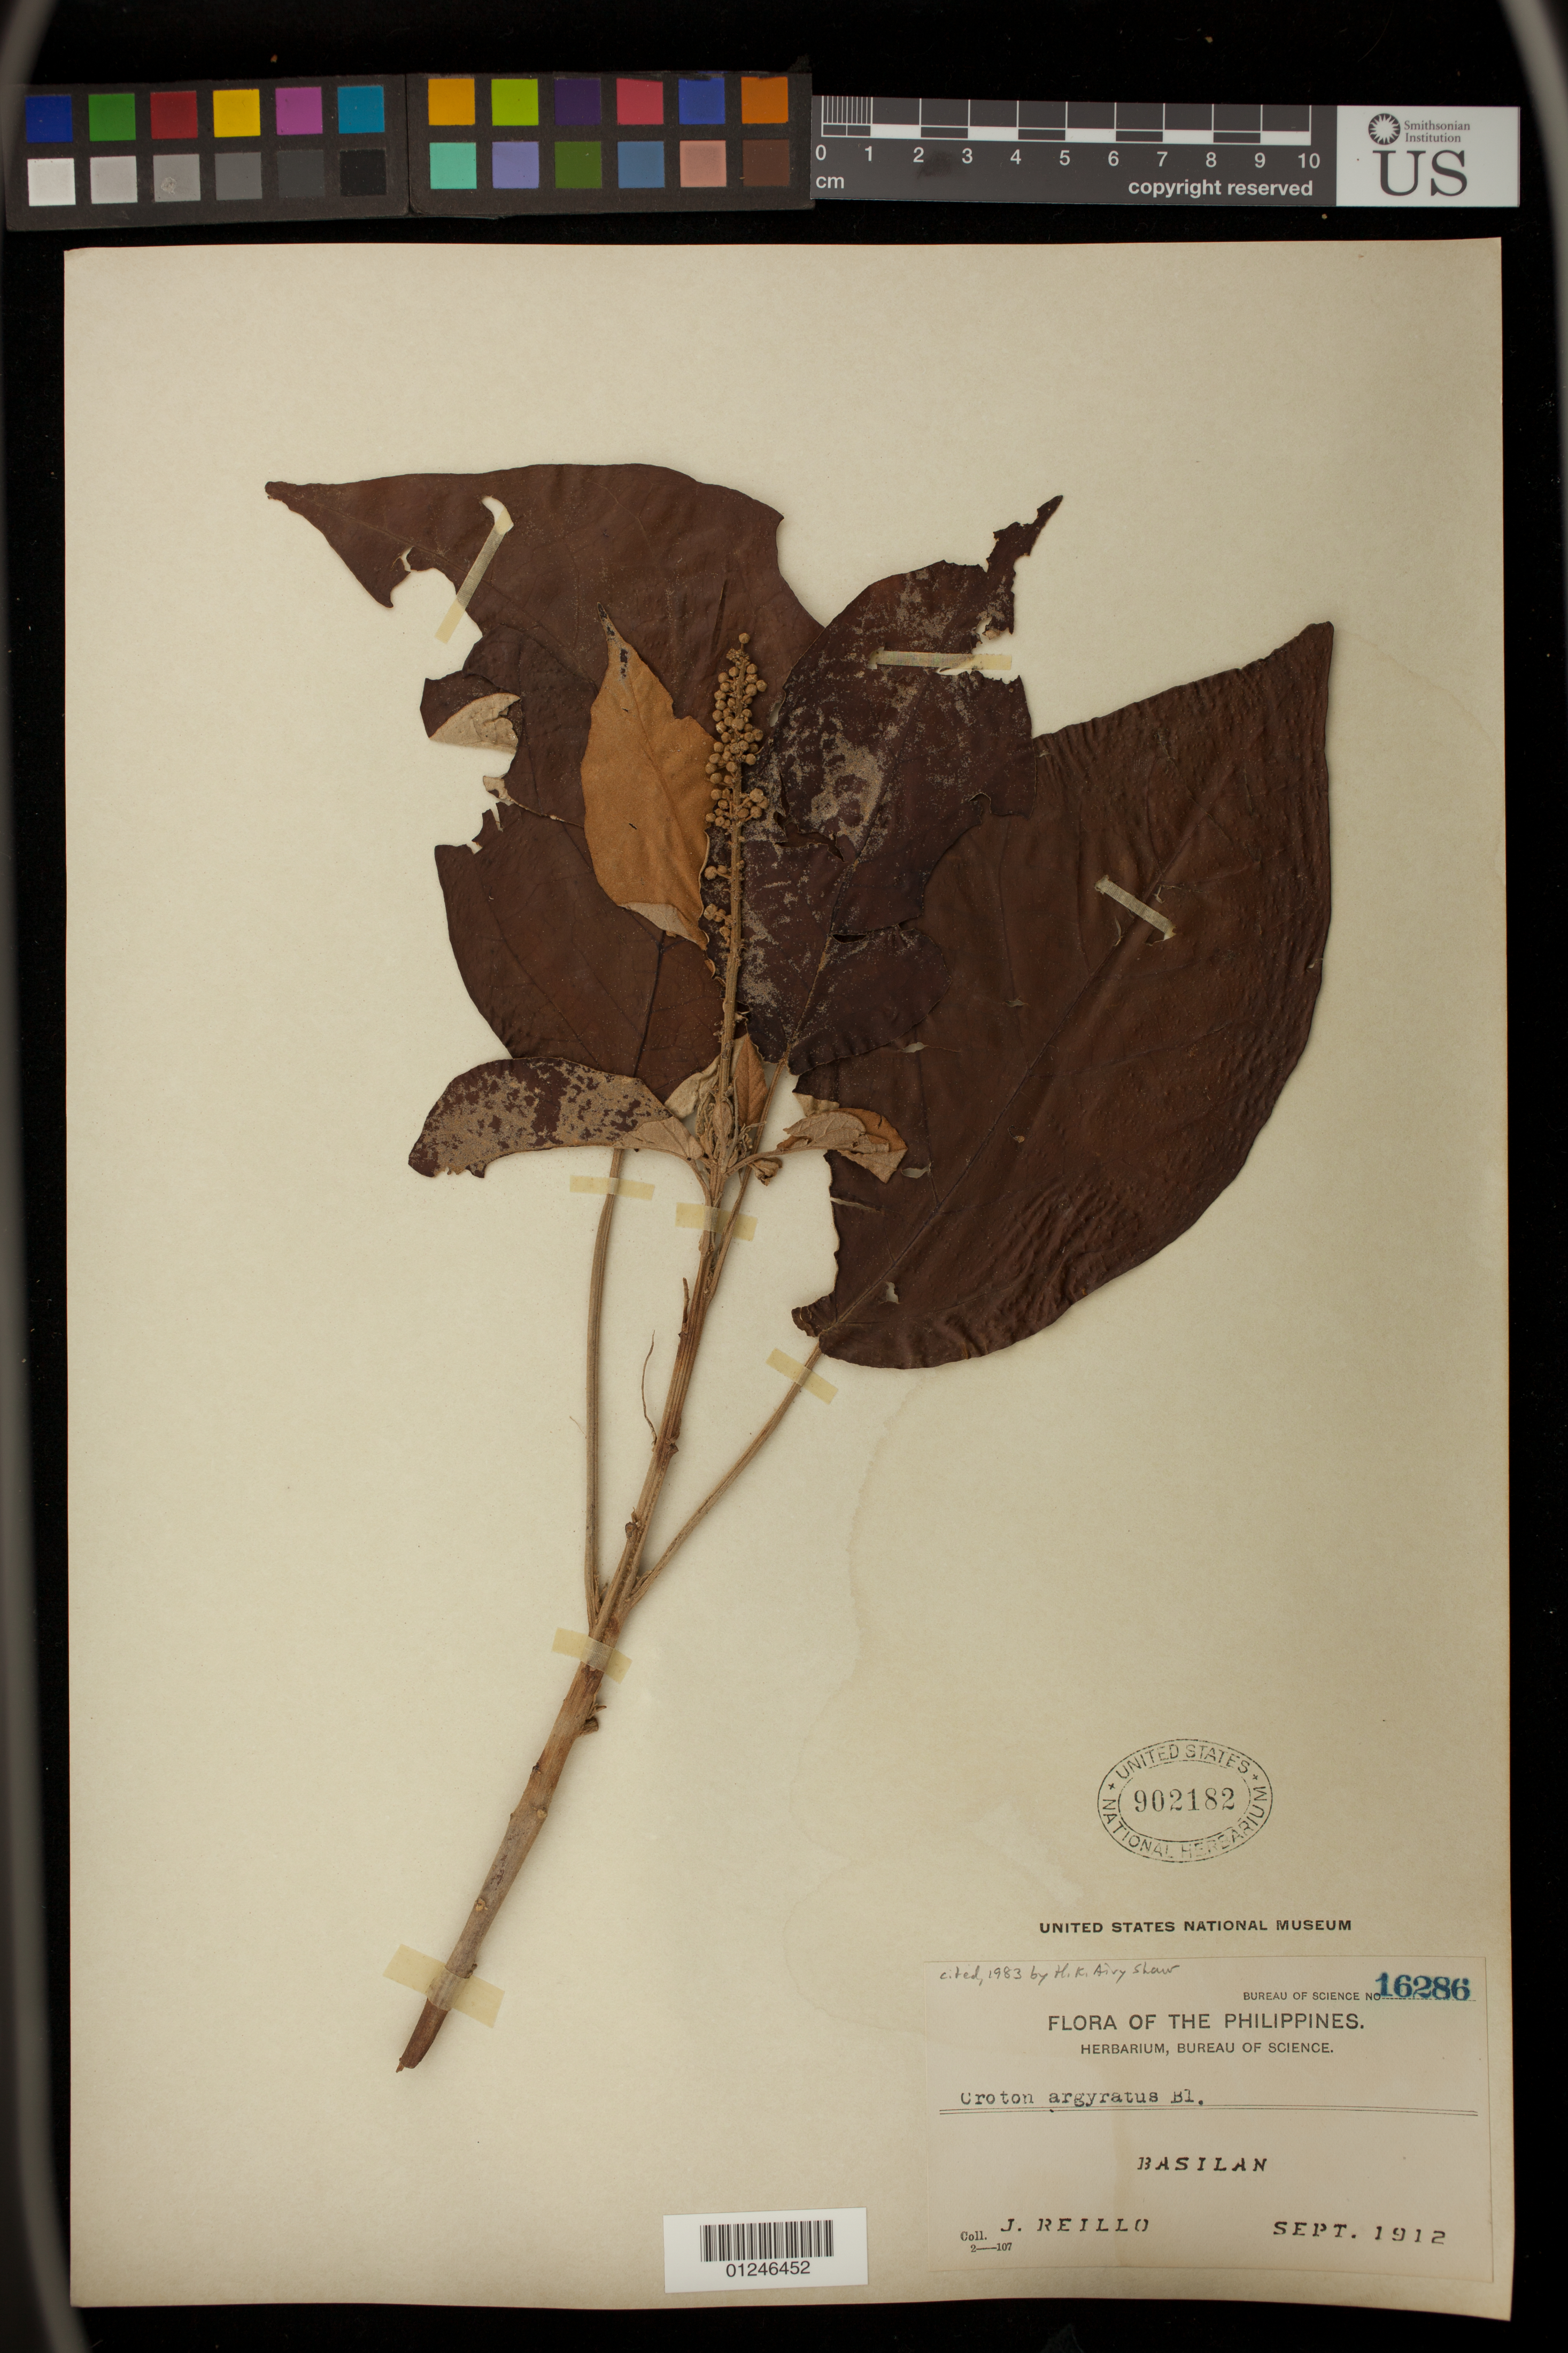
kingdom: Plantae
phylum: Tracheophyta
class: Magnoliopsida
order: Malpighiales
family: Euphorbiaceae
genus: Croton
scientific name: Croton argyratus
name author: Blume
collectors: J. Reillo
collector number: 16286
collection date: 1912-09-01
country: Philippines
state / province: Muslim Mindanao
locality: Basilan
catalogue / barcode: US 902182